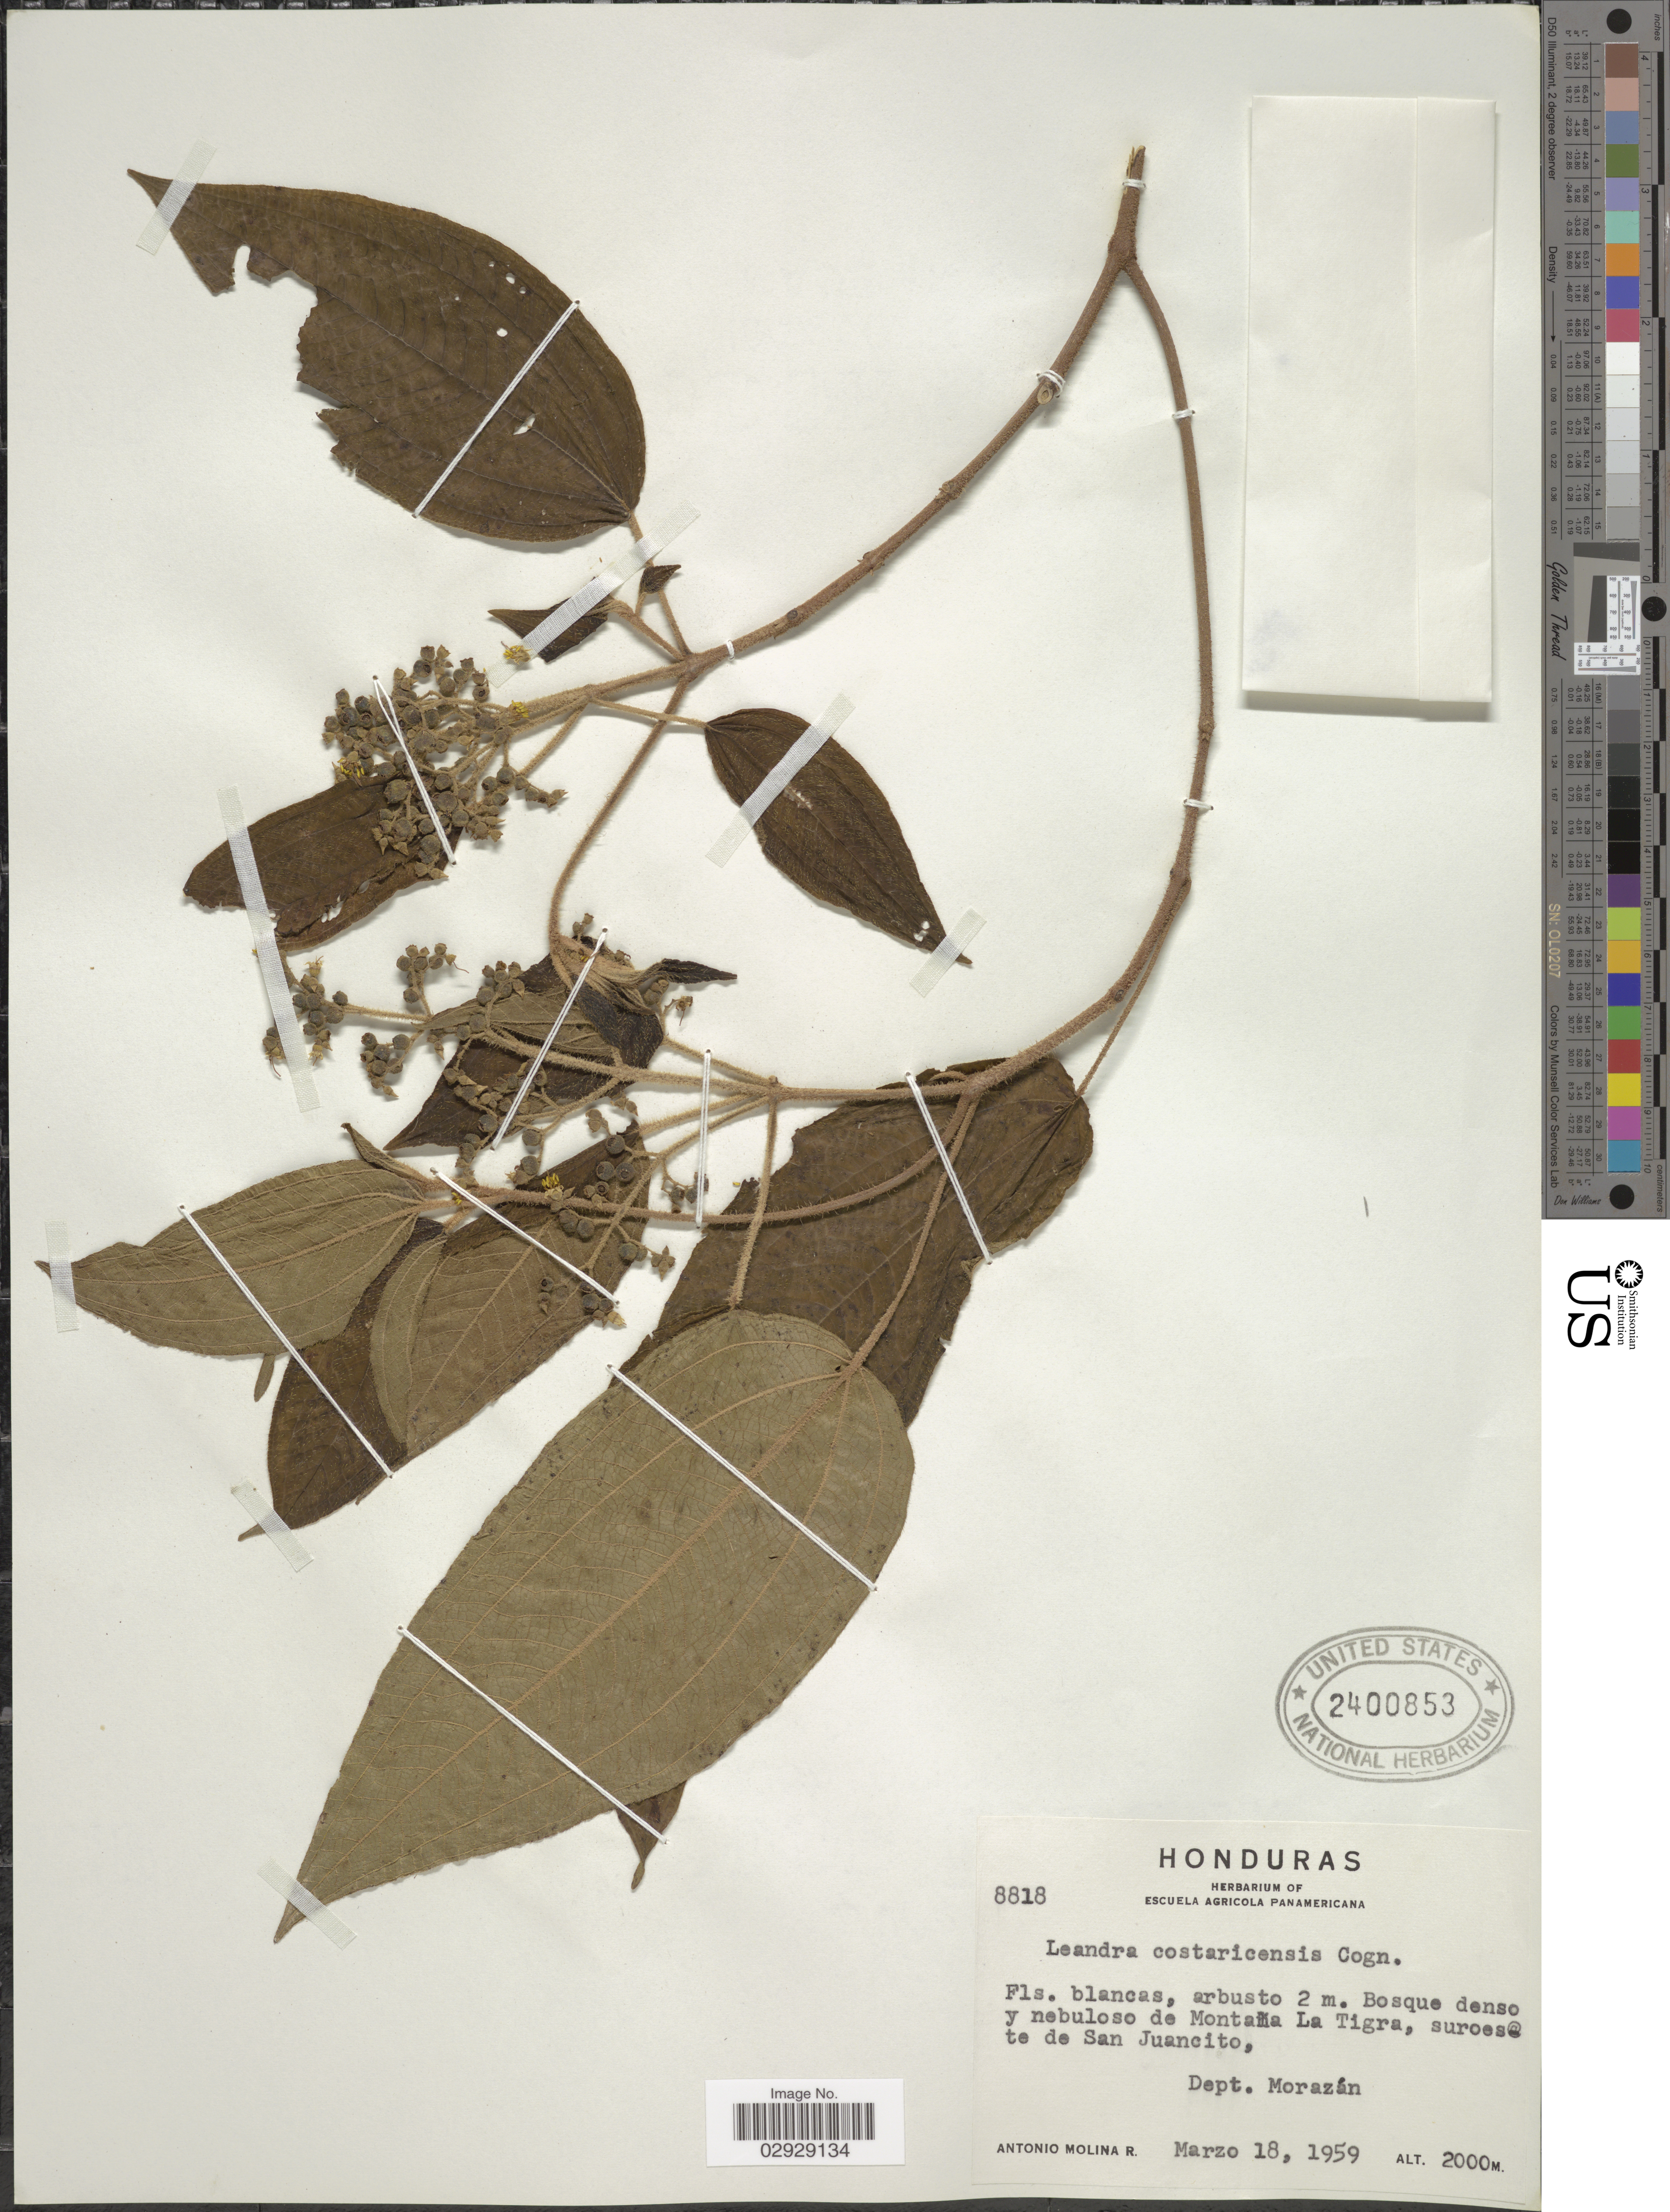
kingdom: Plantae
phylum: Tracheophyta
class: Magnoliopsida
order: Myrtales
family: Melastomataceae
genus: Leandra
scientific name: Leandra costaricensis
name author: Cogn.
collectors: A. Molina R.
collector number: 8818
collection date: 1959-03-18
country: Honduras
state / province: Fco. Morazán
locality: Montaña La Tigra, suroeste de San Juancito, Dept. Morazán.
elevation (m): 2000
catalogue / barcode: US 2400853